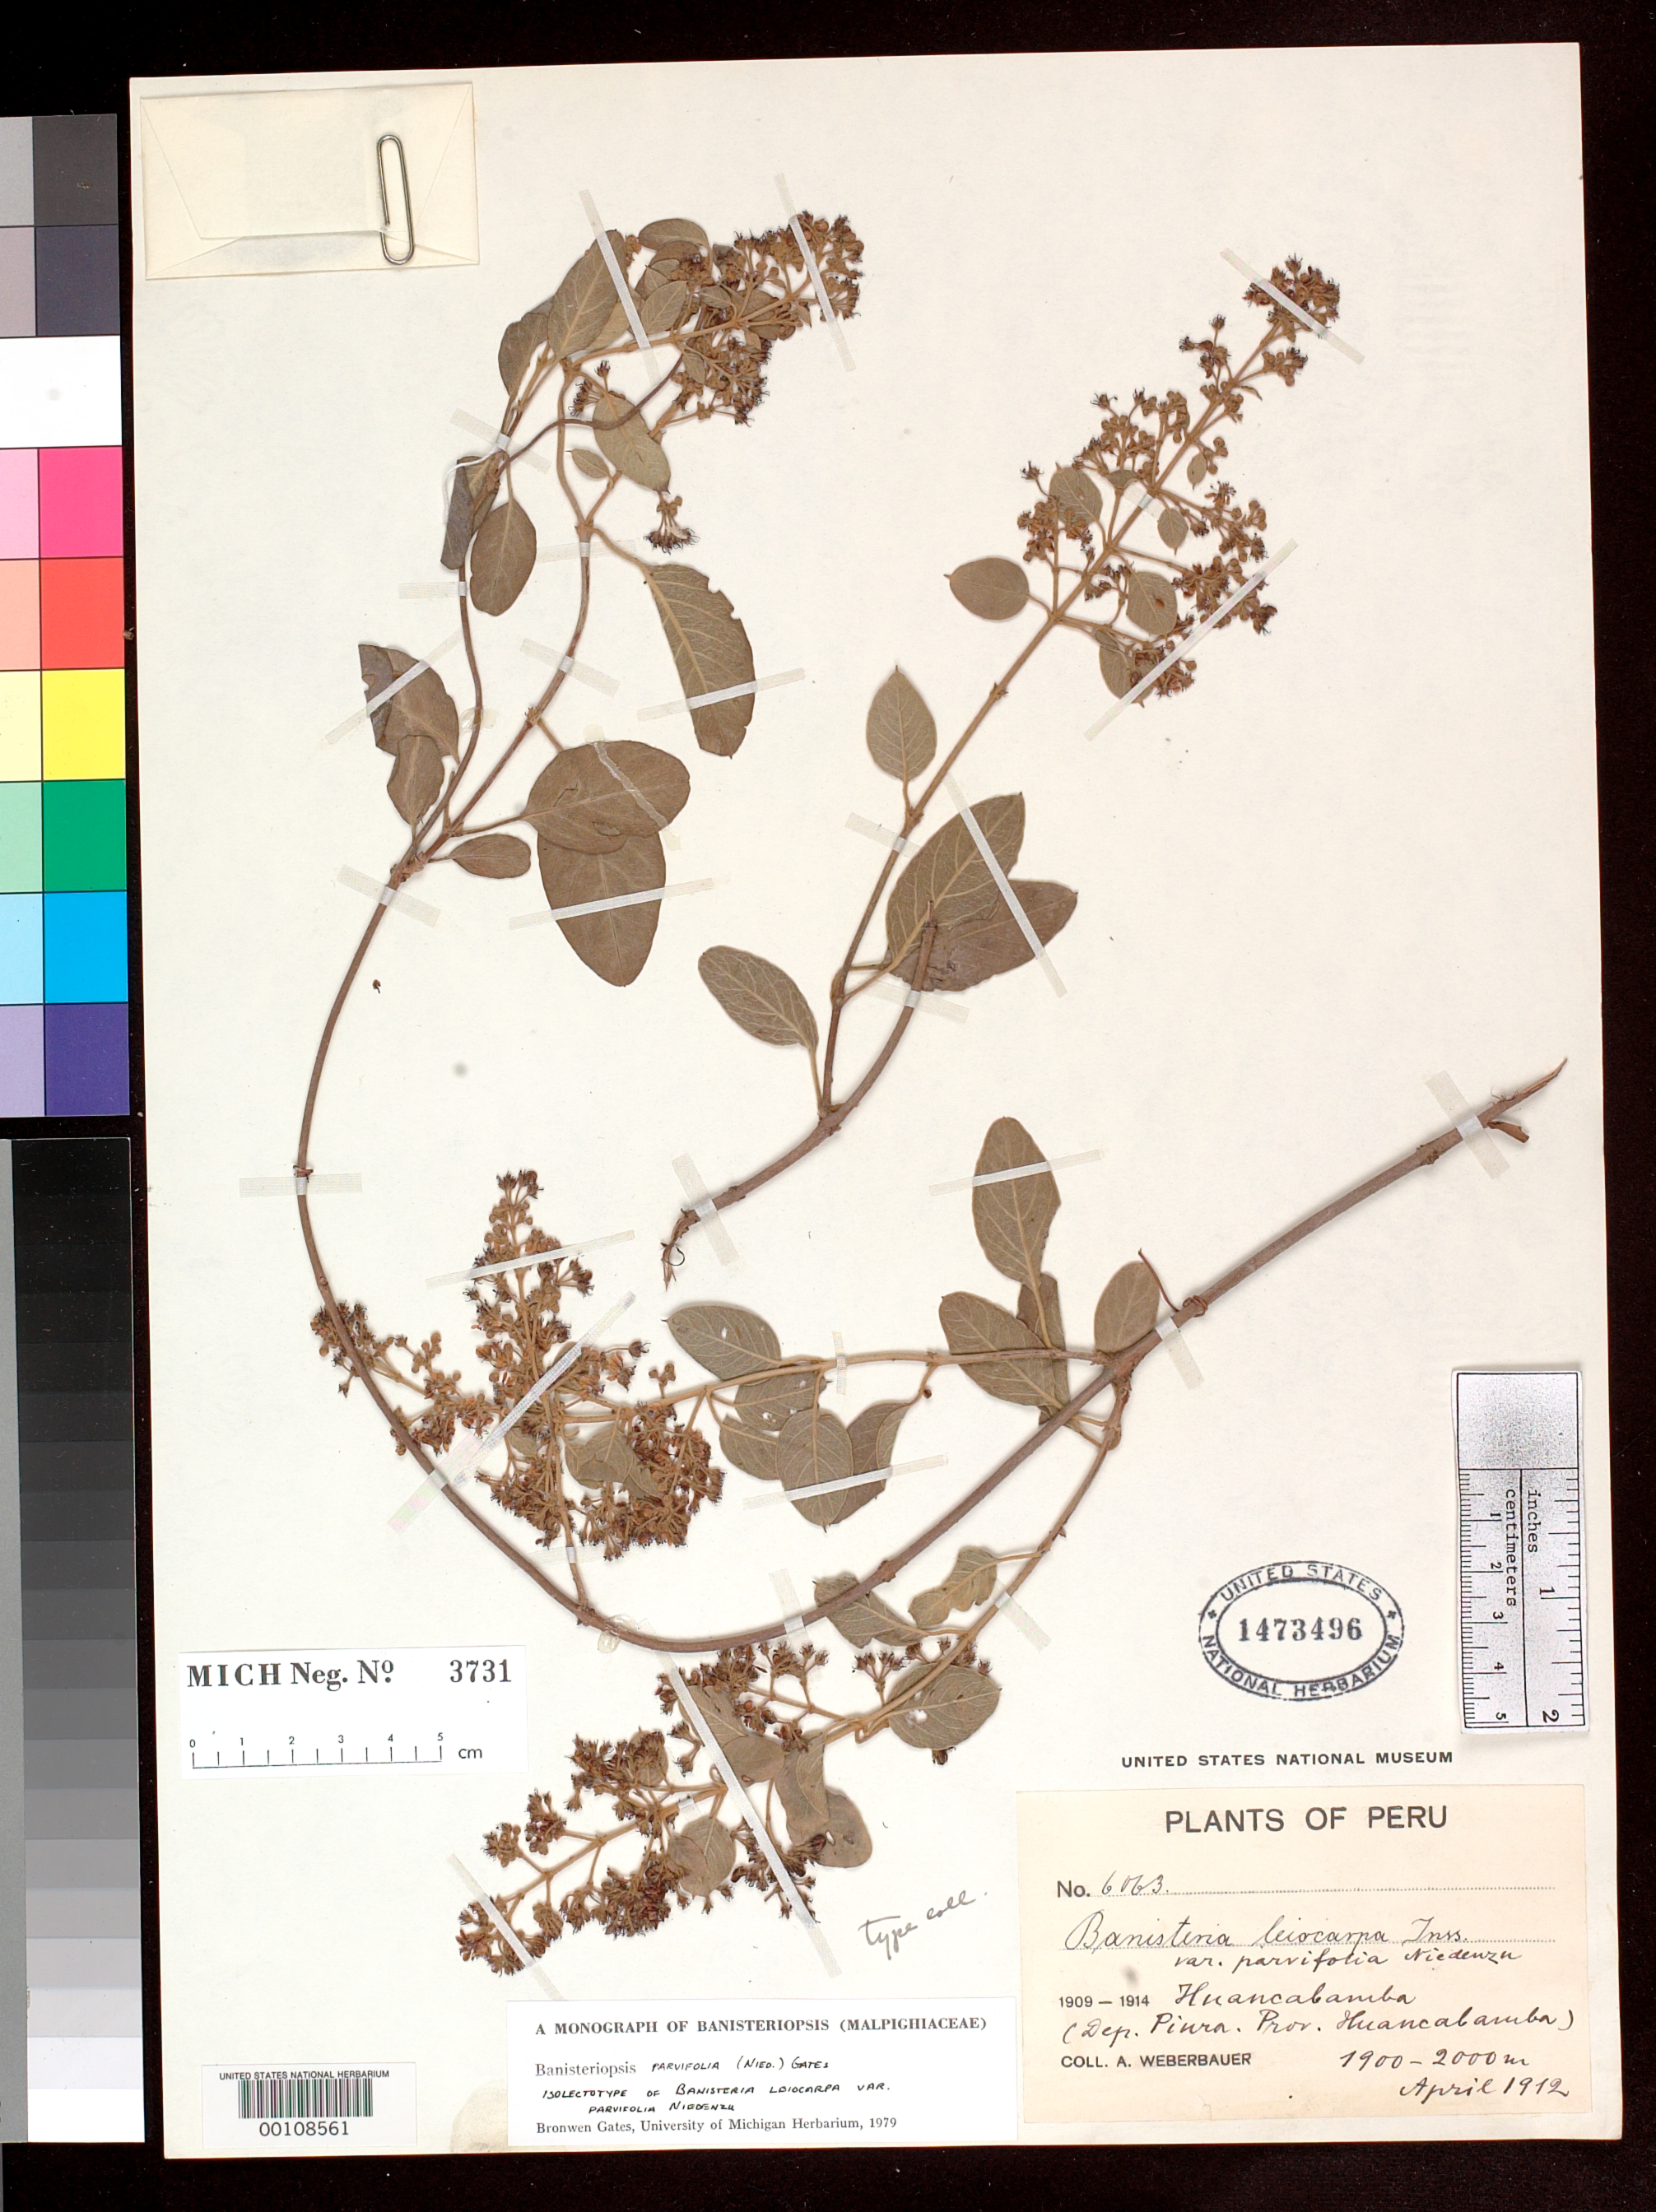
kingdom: Plantae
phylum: Tracheophyta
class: Magnoliopsida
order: Malpighiales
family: Malpighiaceae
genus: Banisteria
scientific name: Banisteria leiocarpa var. parvifolia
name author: Nied. in Engl.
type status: Isosyntype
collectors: A. Weberbauer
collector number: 6063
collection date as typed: Apr 1912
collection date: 1912-04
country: Peru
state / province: Piura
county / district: Huancabamba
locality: Huancabamba.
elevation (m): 1900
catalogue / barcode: US 1473496